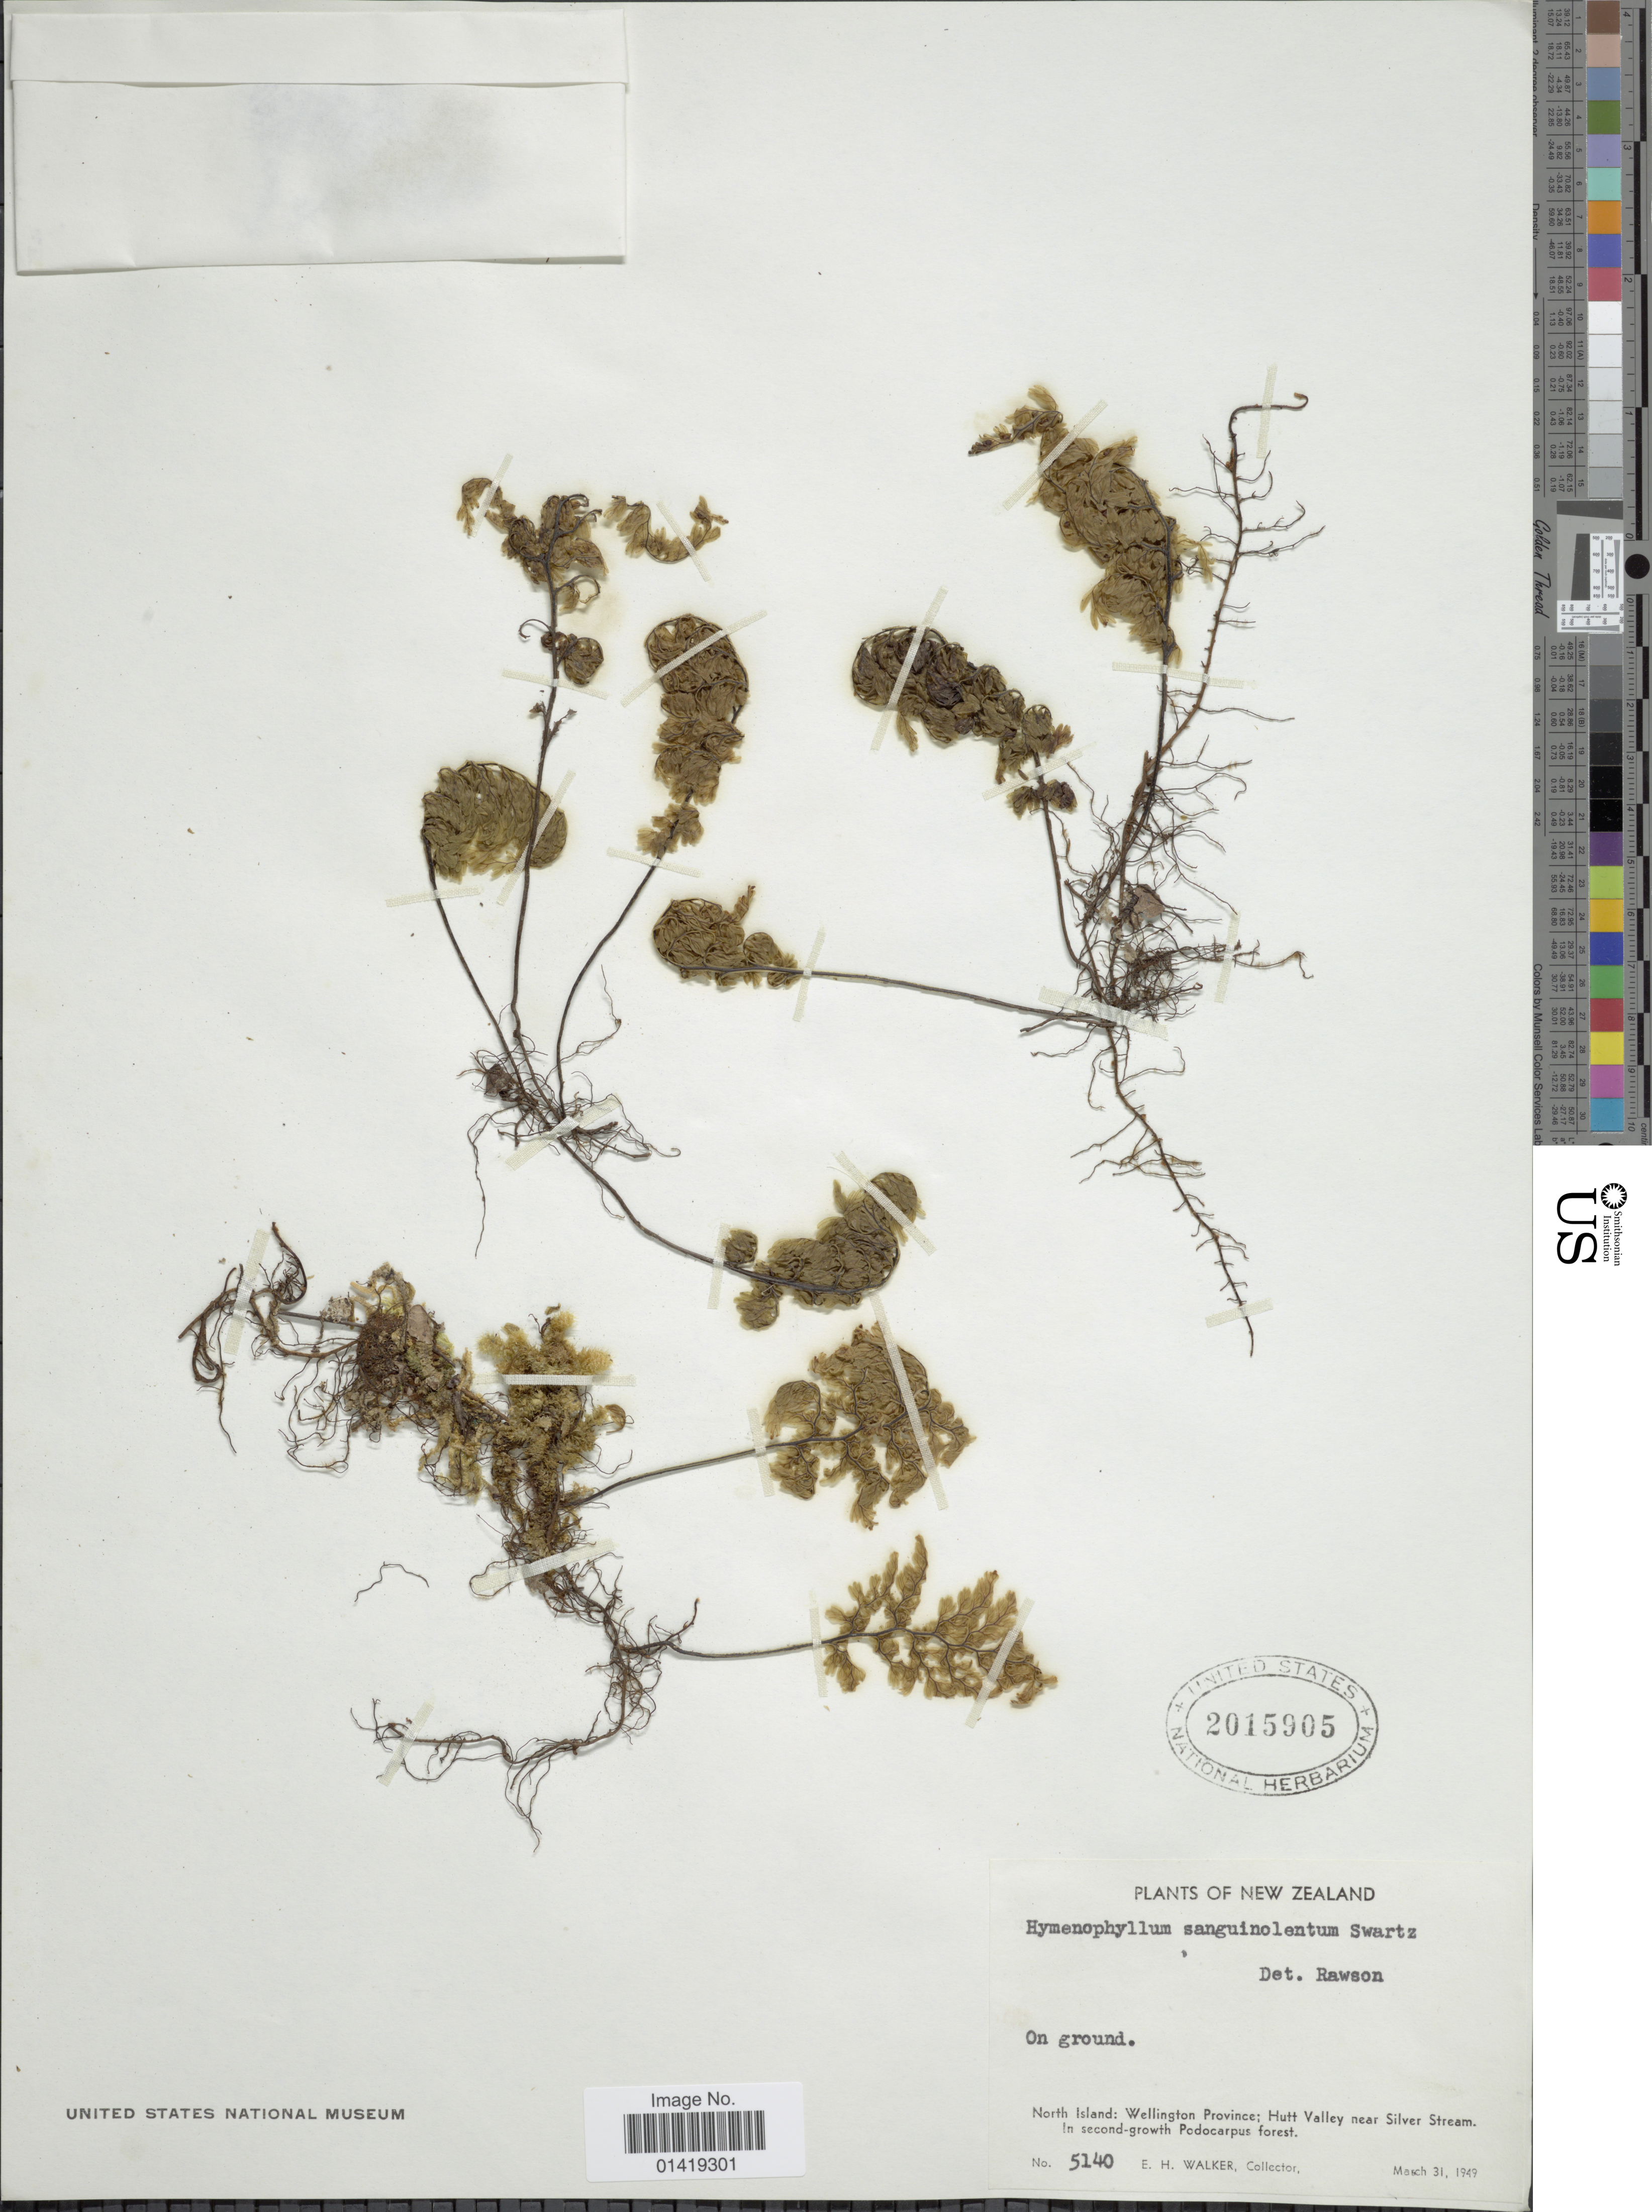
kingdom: Plantae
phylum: Tracheophyta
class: Polypodiopsida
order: Hymenophyllales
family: Hymenophyllaceae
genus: Hymenophyllum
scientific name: Hymenophyllum sanguinolentum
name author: (G. Forst.) Sw.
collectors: E. H. Walker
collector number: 5140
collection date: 1949-03-31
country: New Zealand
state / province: Wellington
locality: North Island: Wellington province; Hutt valley near Silver stream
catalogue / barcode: US 2015905